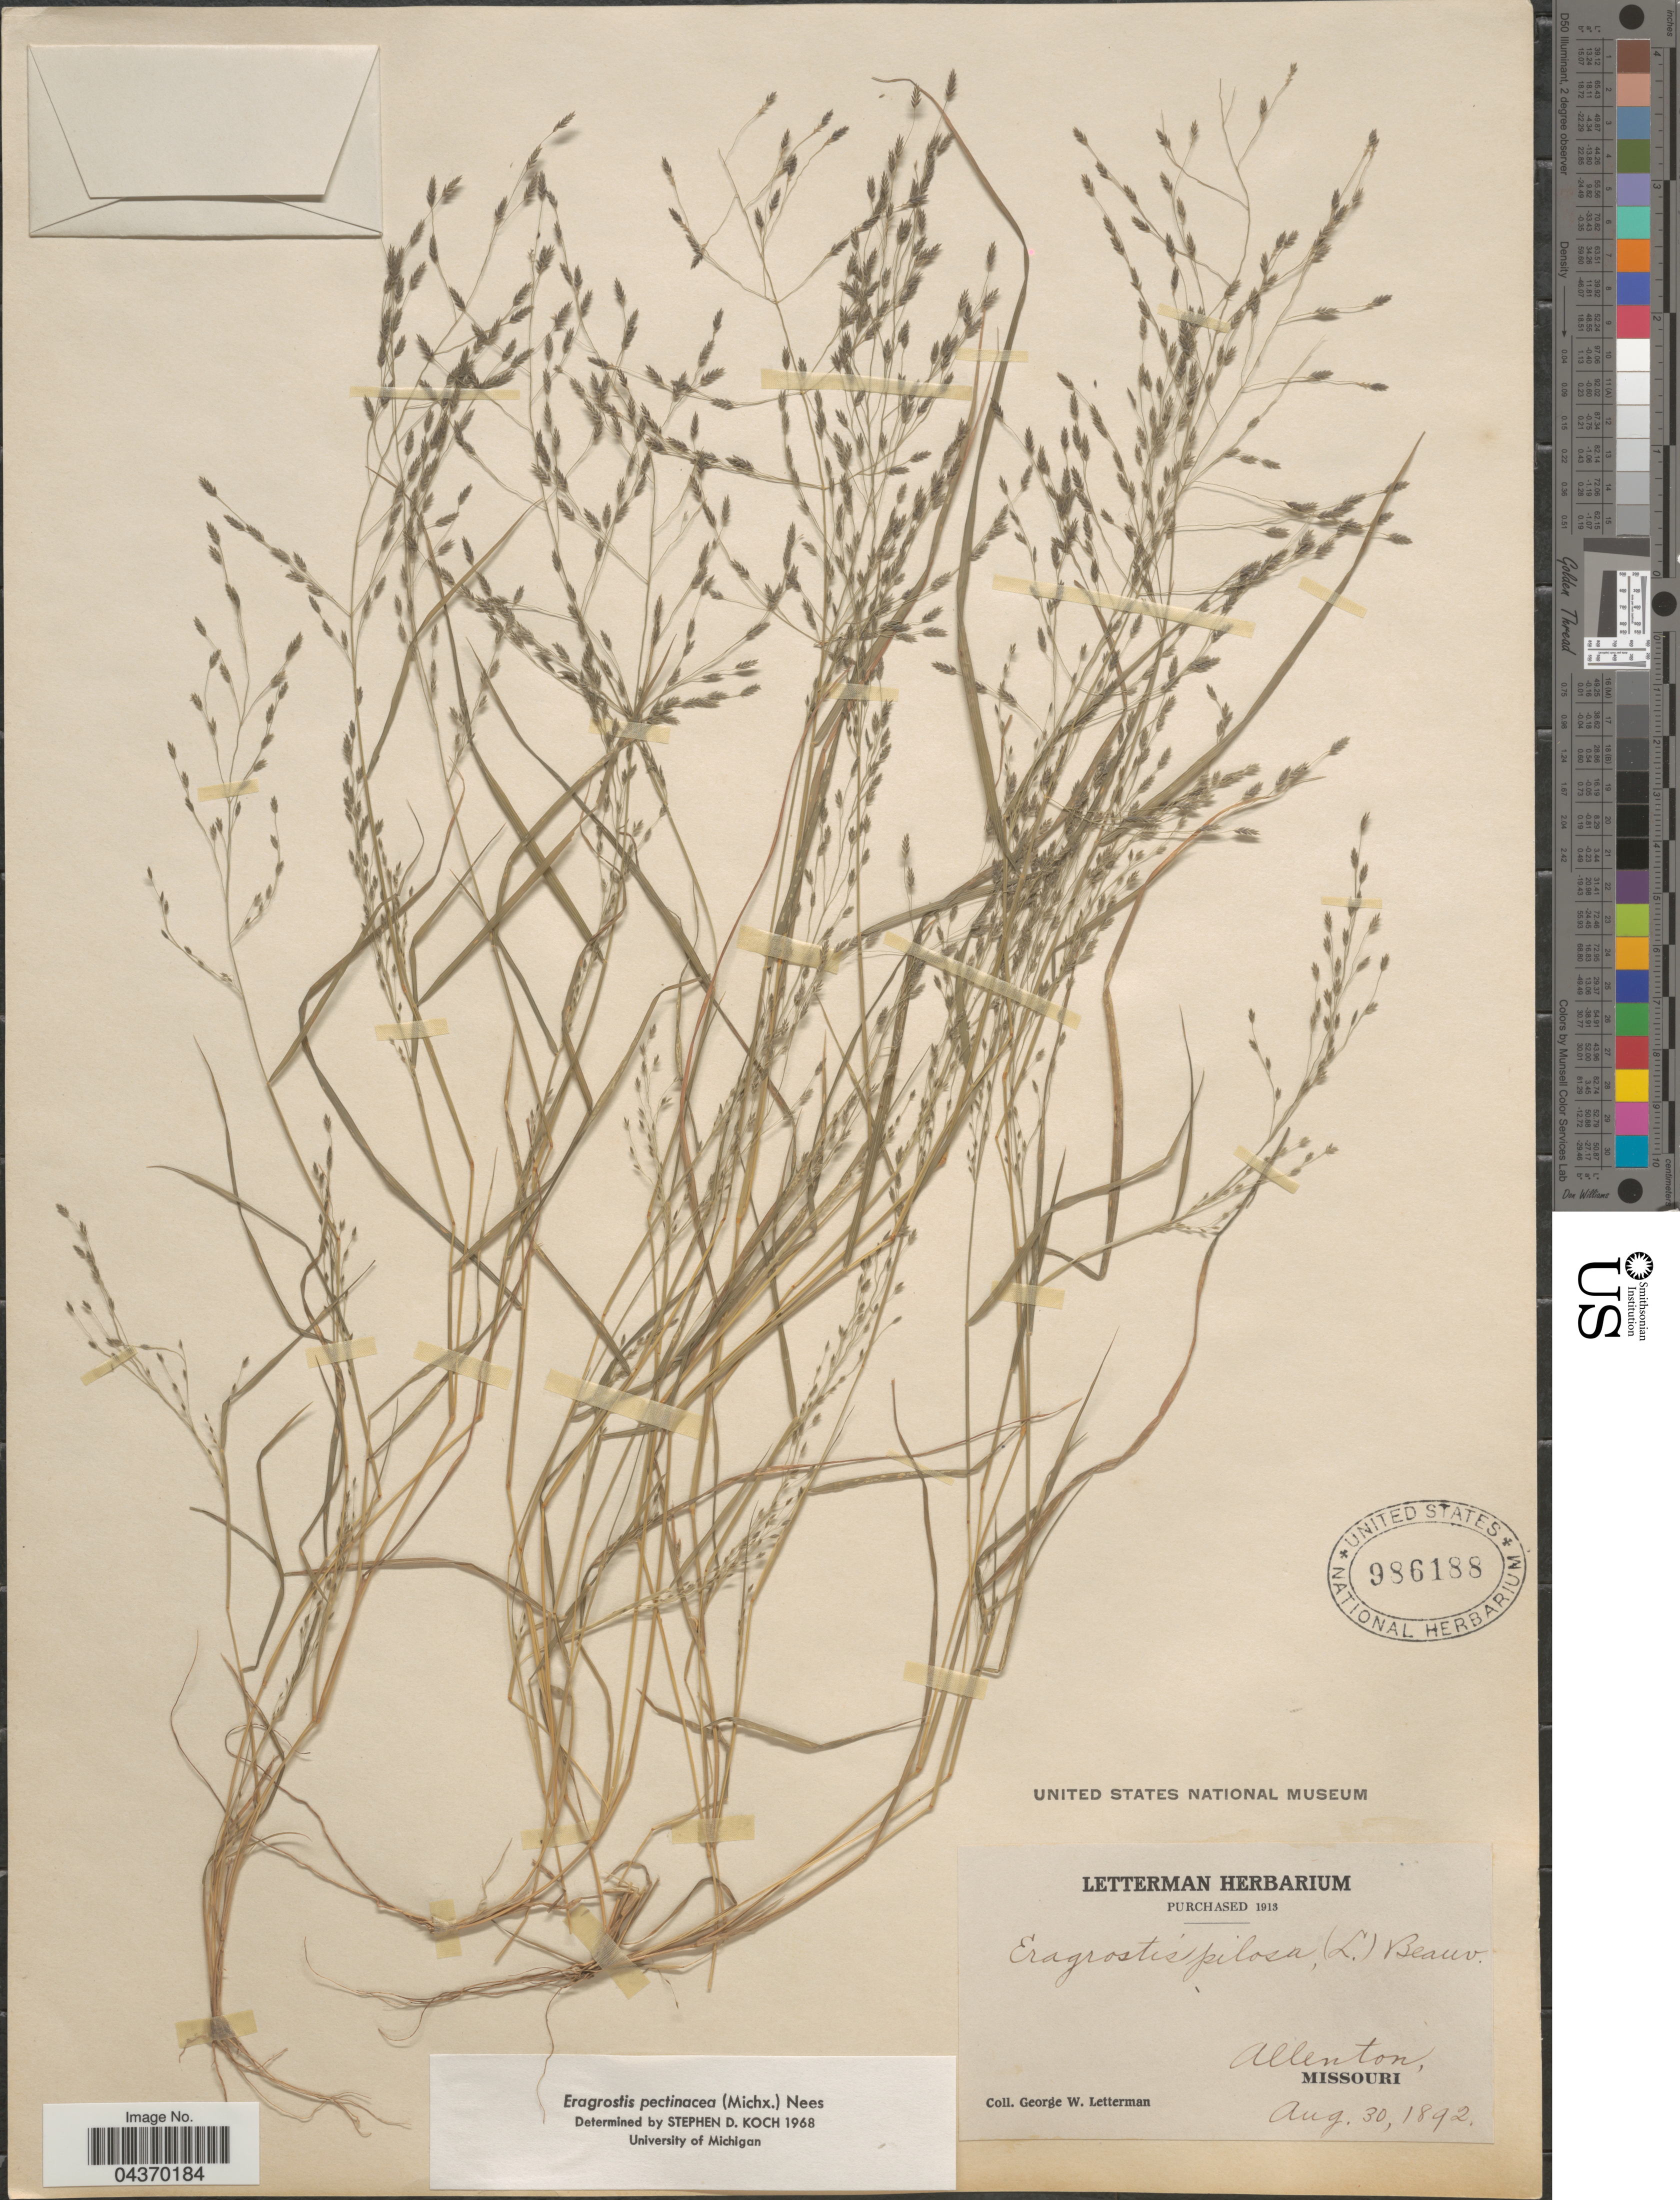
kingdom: Plantae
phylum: Tracheophyta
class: Liliopsida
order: Poales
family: Poaceae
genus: Eragrostis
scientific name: Eragrostis pectinacea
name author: (Michx.) Nees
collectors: G. W. Letterman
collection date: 1892-08-30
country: United States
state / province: Missouri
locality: Allenton.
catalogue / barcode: US 986188